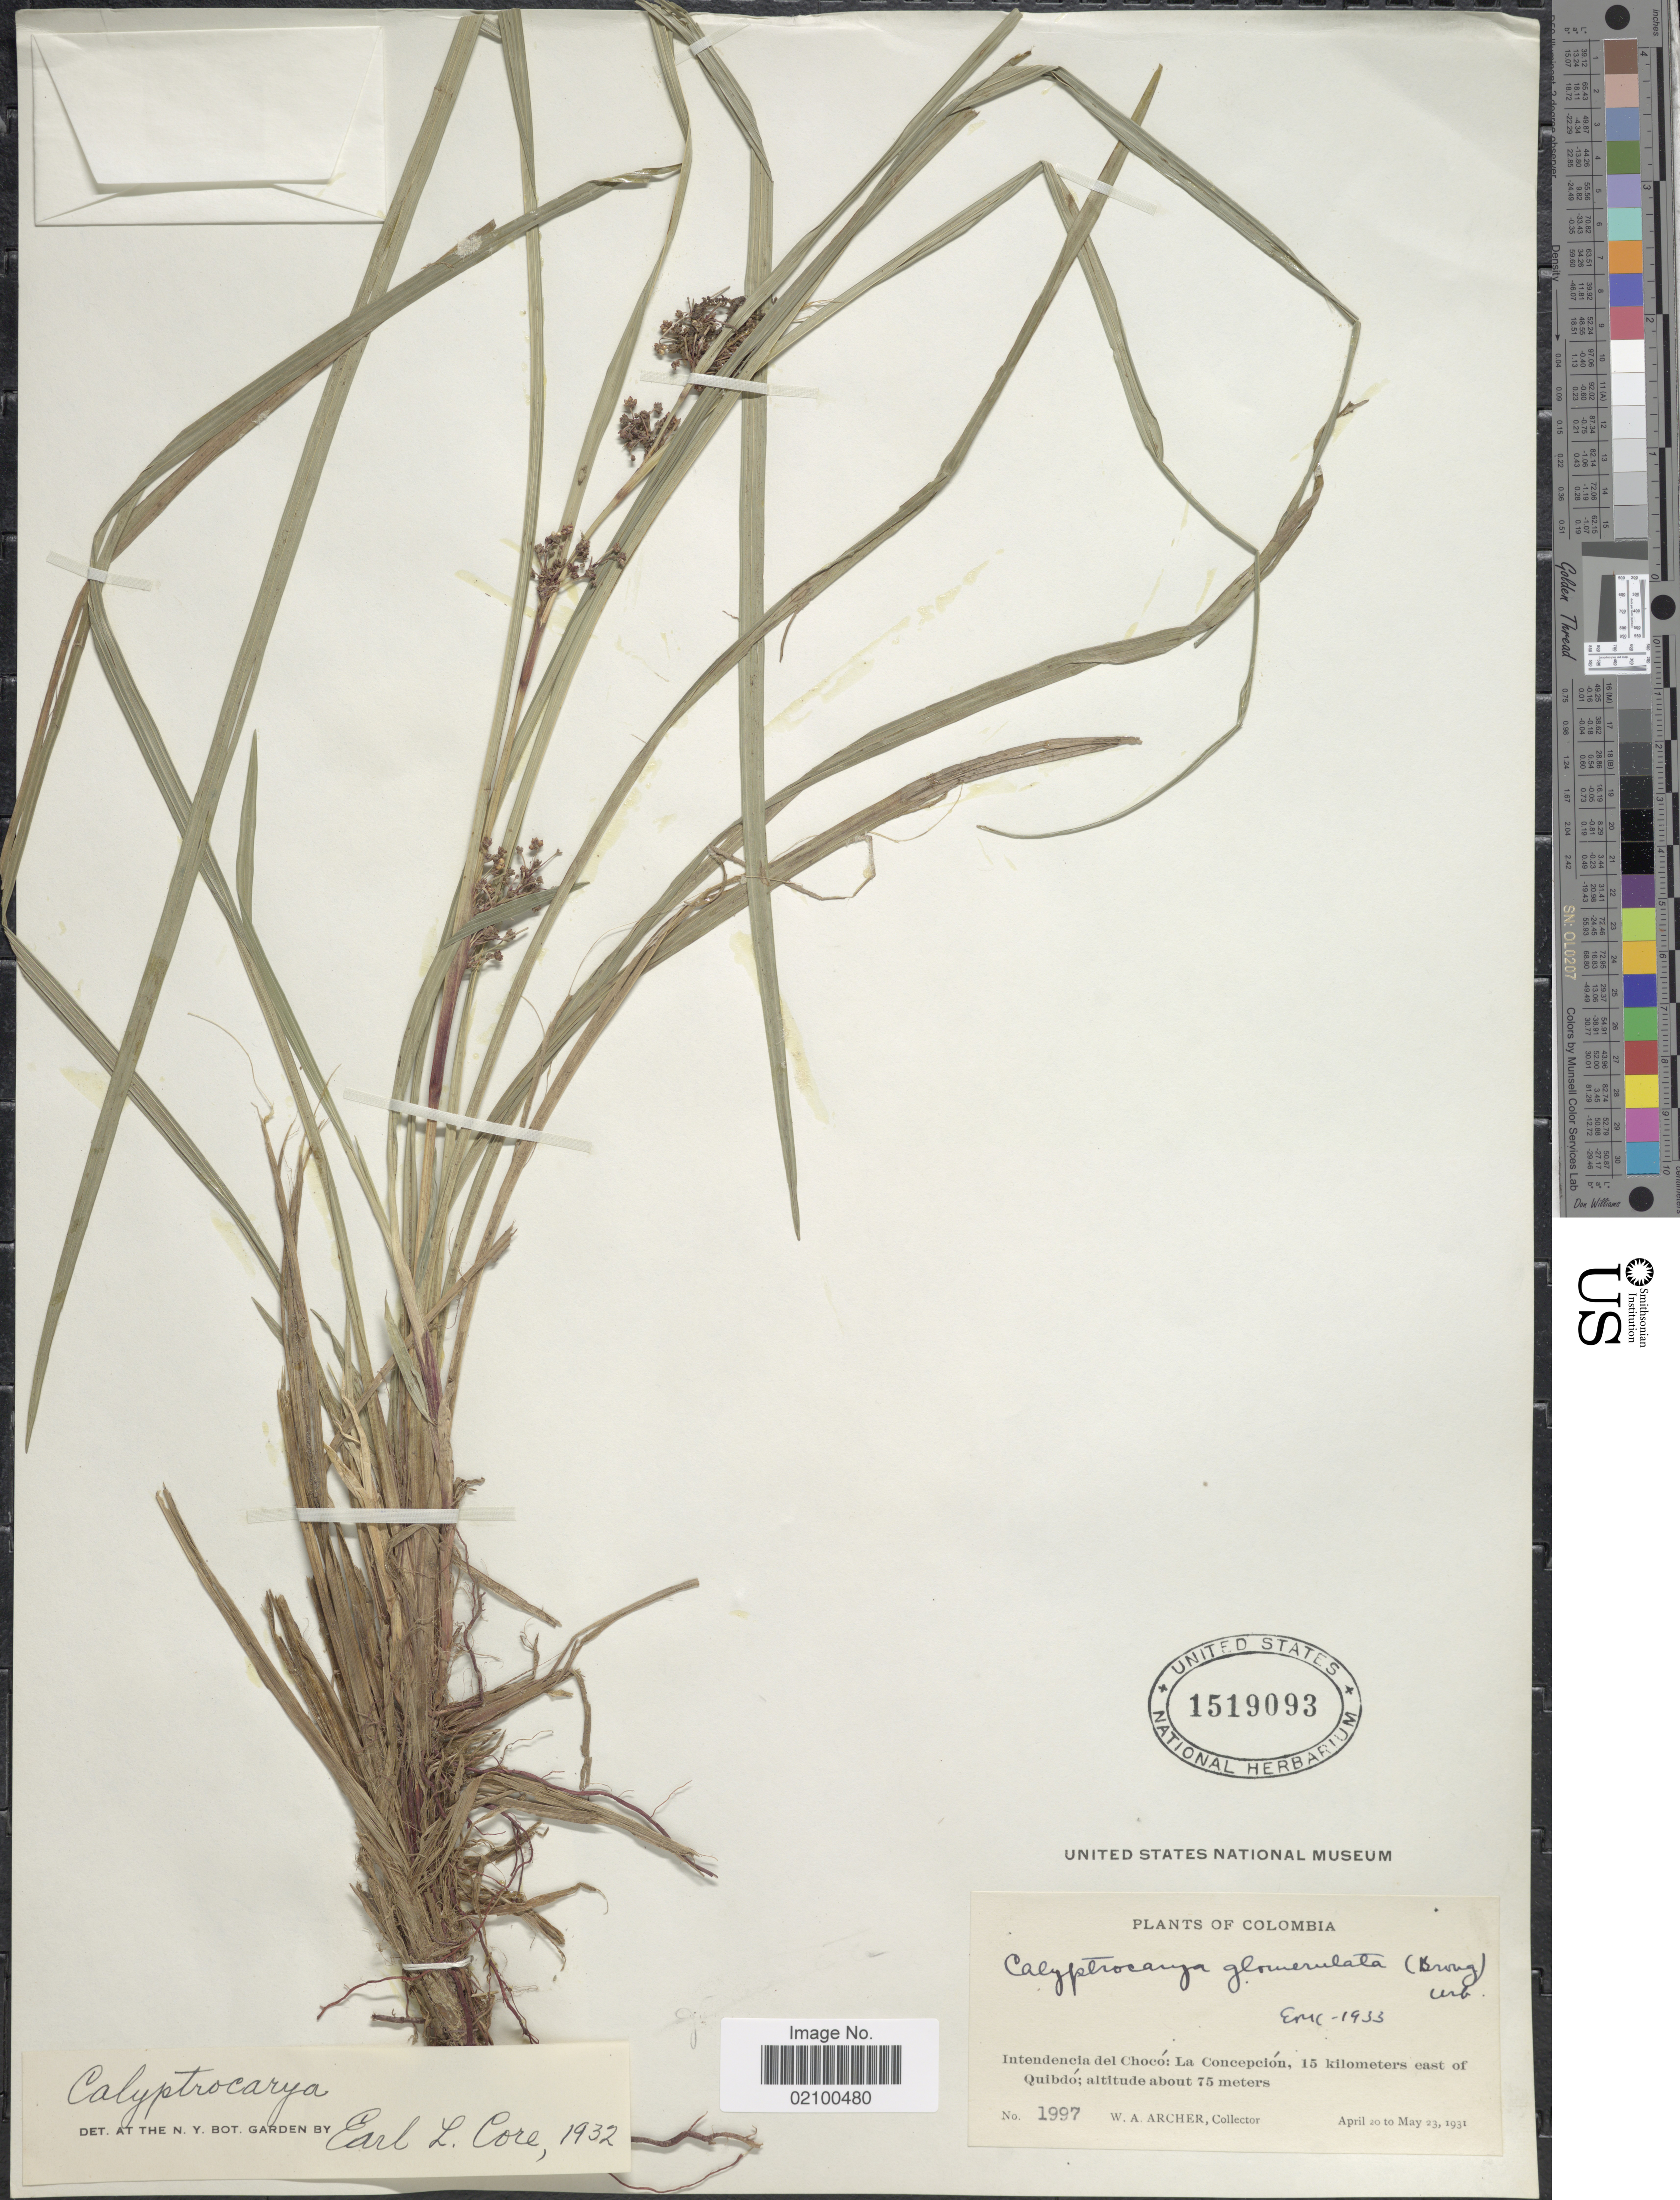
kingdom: Plantae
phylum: Tracheophyta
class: Liliopsida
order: Poales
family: Cyperaceae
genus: Calyptrocarya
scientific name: Calyptrocarya glomerulata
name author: (Brongn.) Urb.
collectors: W. A. Archer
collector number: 1997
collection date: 1931-04-20/1931-05-23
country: Colombia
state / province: Chocó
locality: Inendencia del Choco: La Concepcion, 15 kilometers east of Quibdo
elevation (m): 75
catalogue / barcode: US 1519093